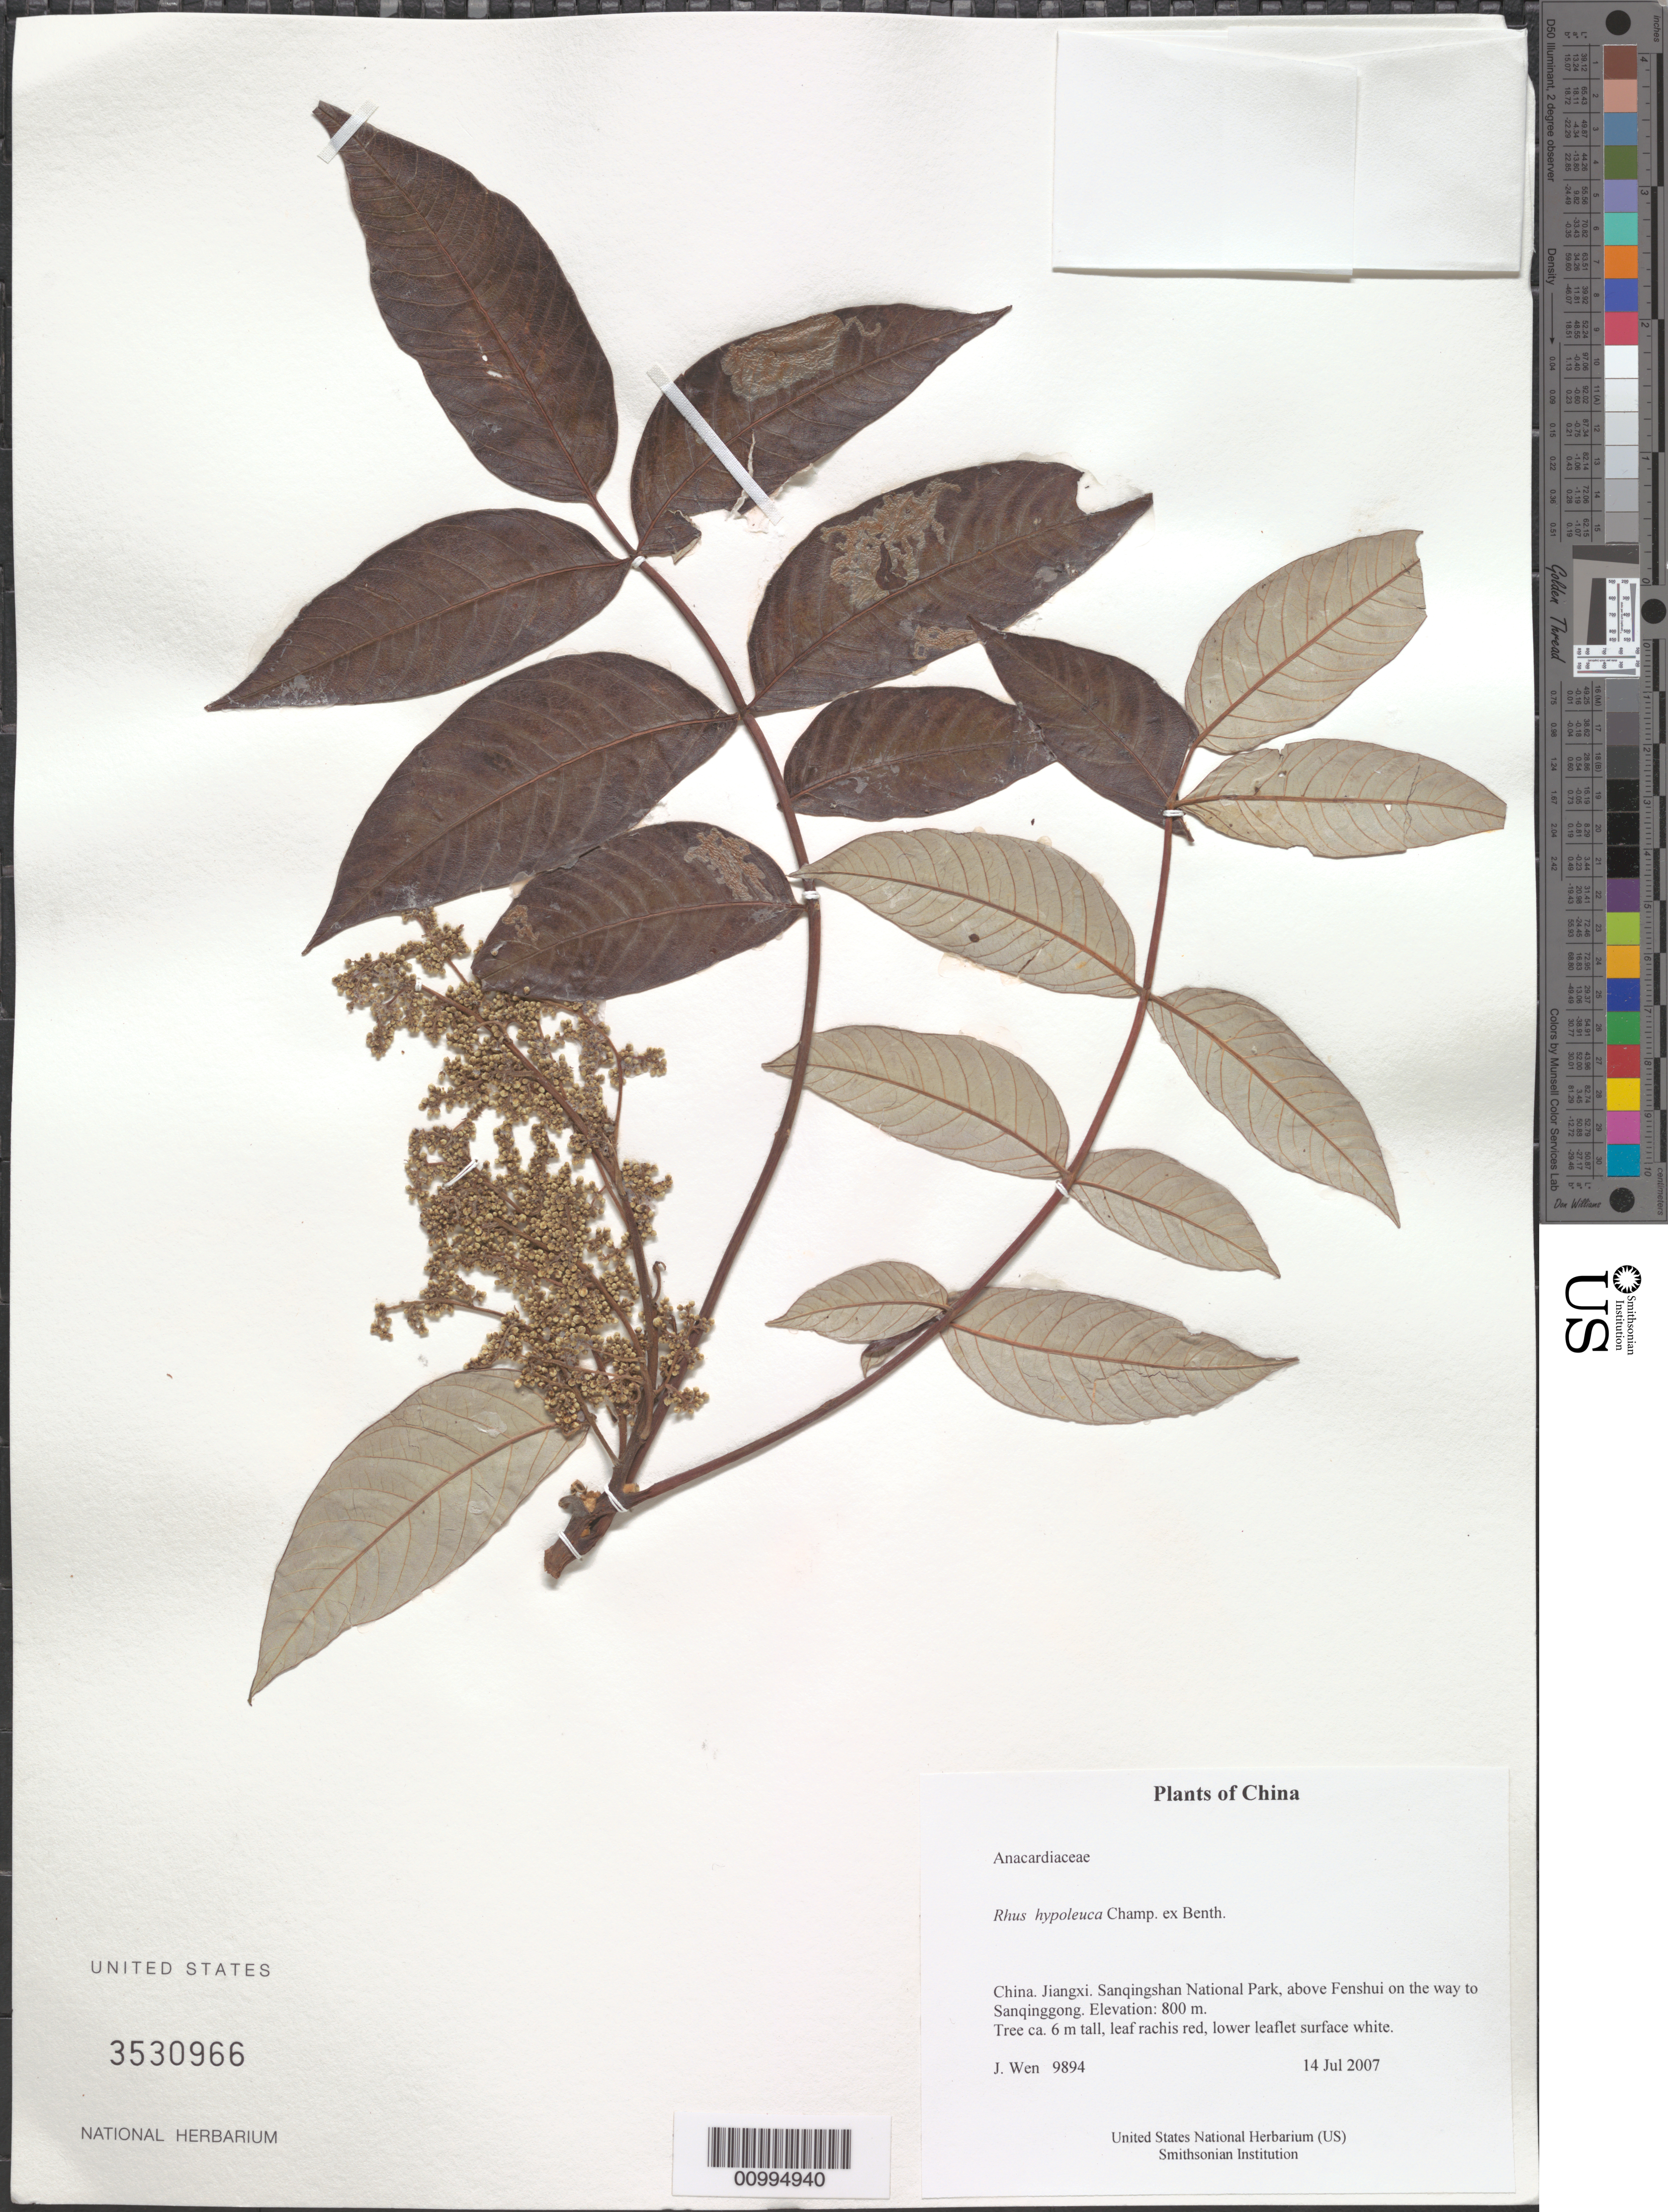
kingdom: Plantae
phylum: Tracheophyta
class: Magnoliopsida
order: Sapindales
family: Anacardiaceae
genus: Rhus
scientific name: Rhus hypoleuca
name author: Champ. ex Benth.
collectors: J. Wen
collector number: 9894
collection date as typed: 14 Jul 2007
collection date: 2007-07-14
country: China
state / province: Jiangxi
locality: Sanqingshan National Park, above Fenshui on the way to Sanqinggong.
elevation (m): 800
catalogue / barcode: US 3530966